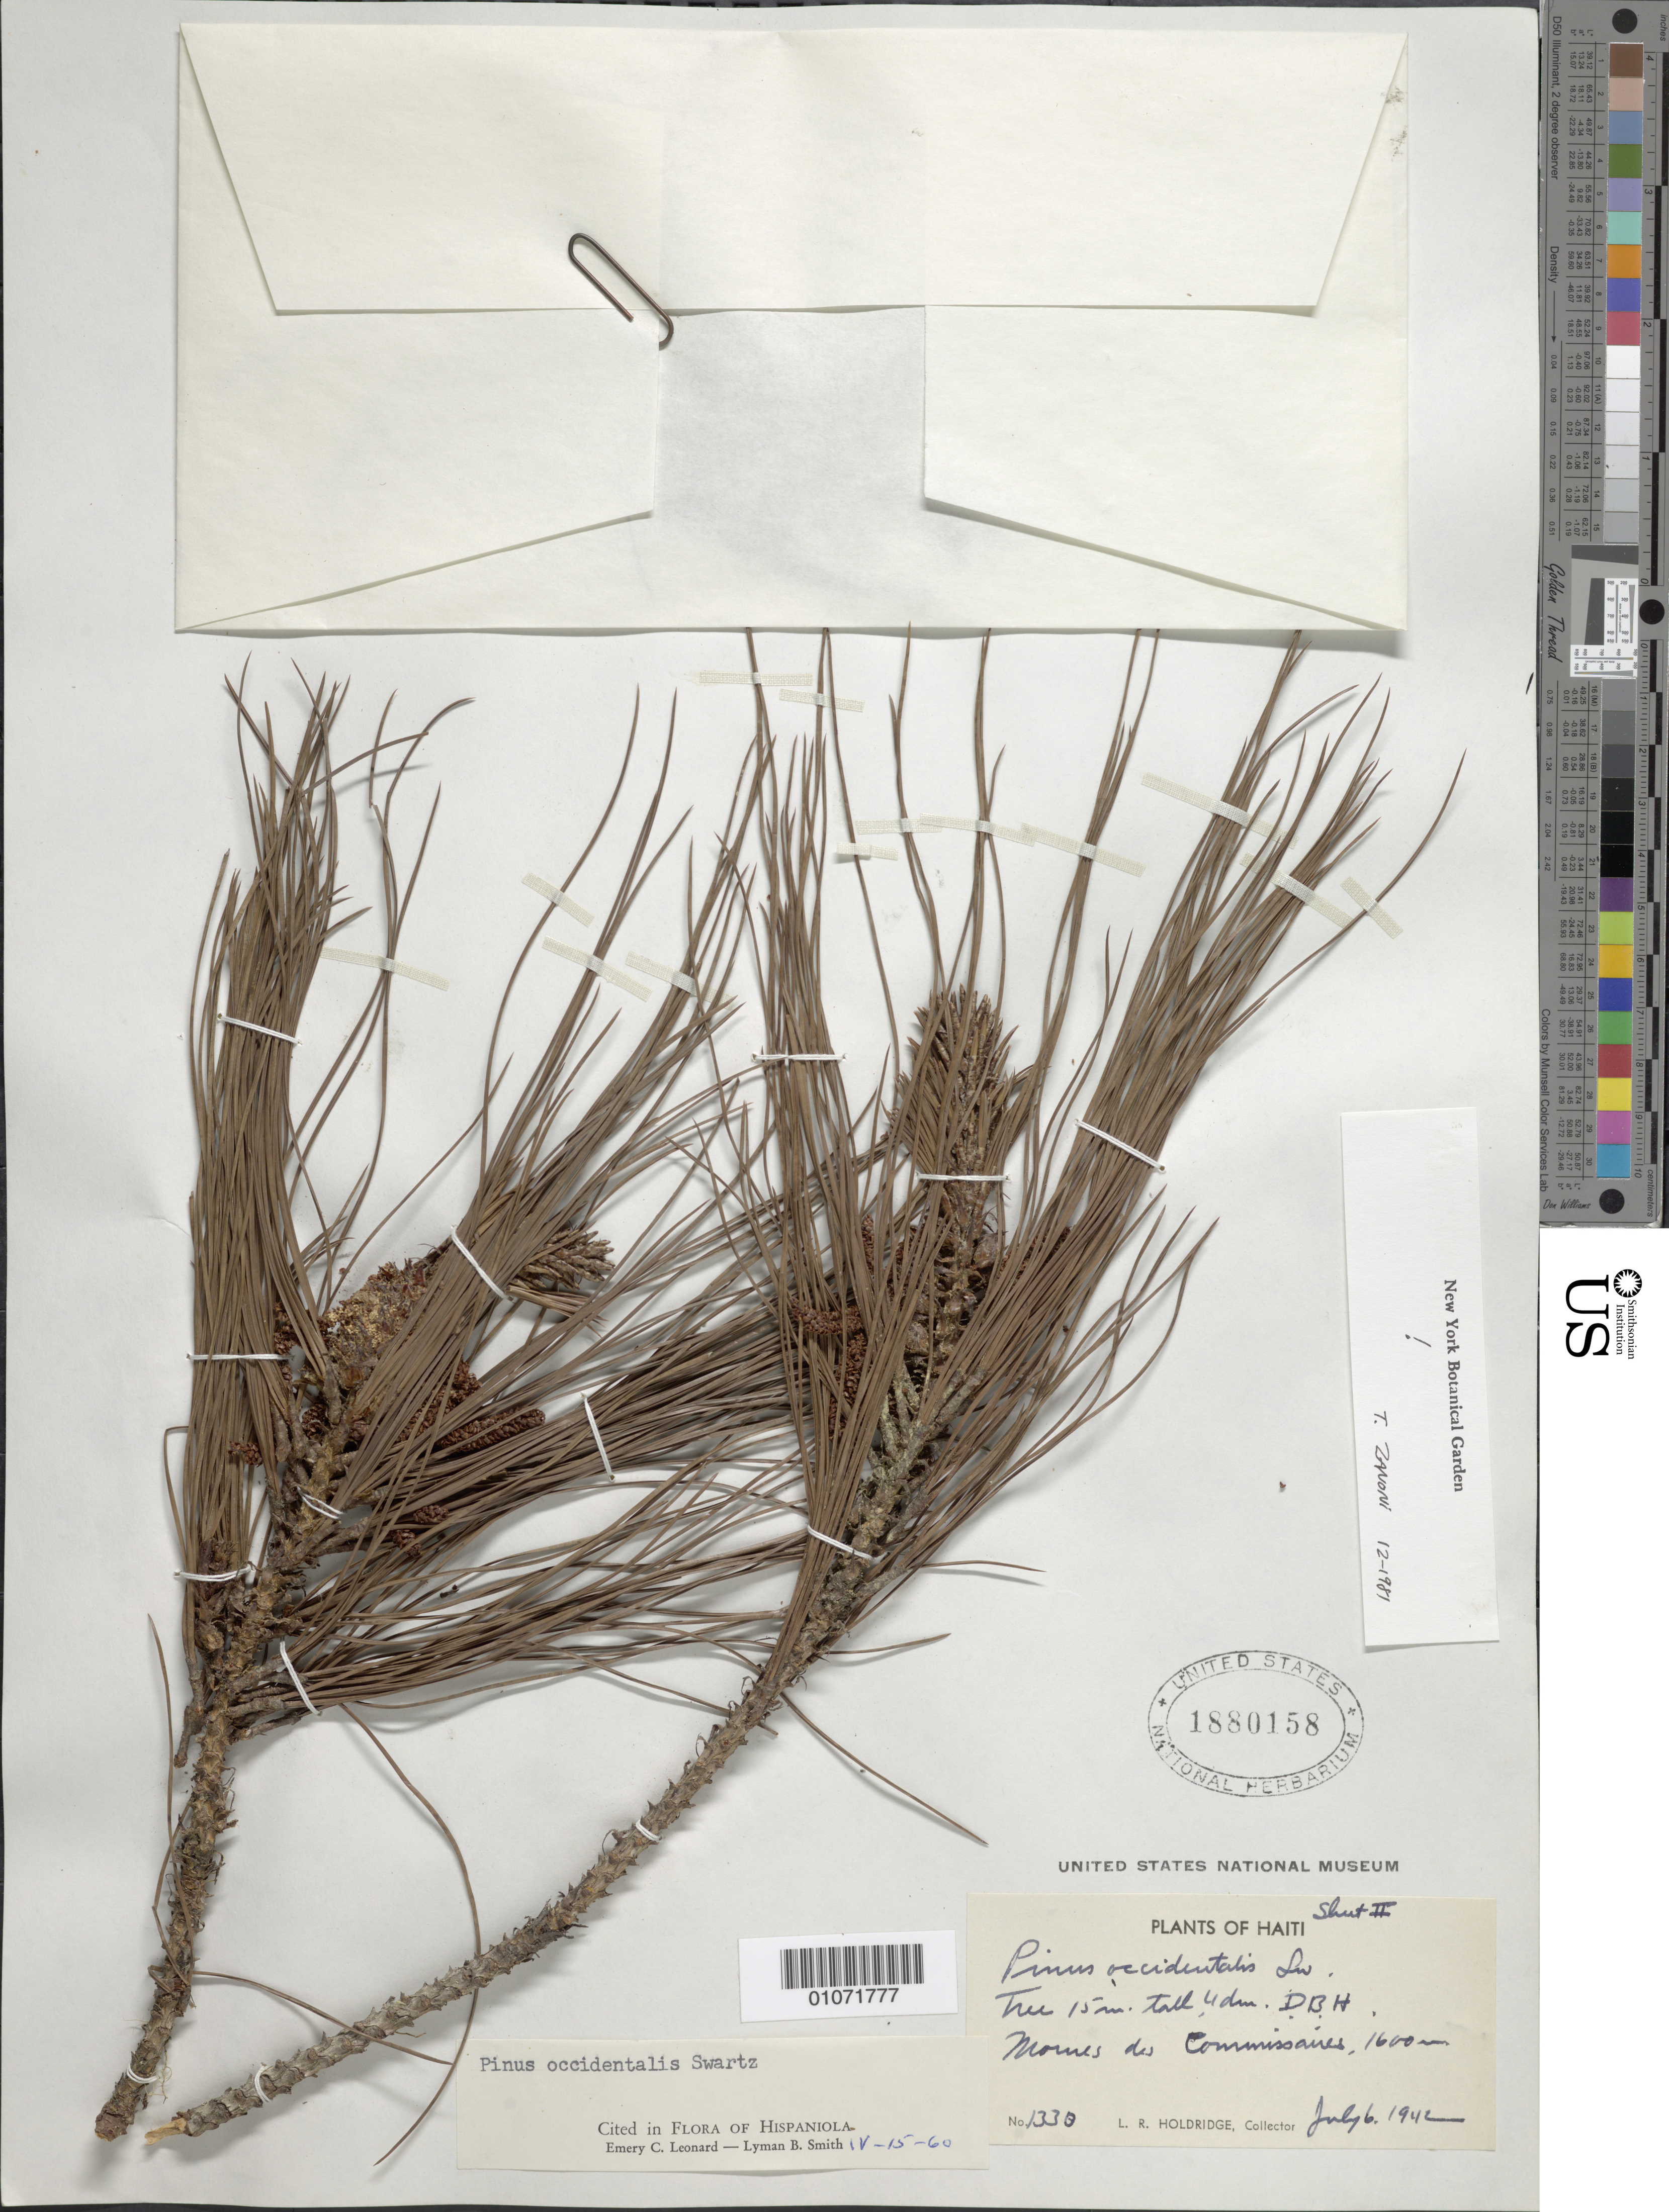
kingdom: Plantae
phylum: Tracheophyta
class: Pinopsida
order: Pinales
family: Pinaceae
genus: Pinus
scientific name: Pinus occidentalis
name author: Sw.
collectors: L. Holdridge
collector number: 1330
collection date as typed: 16 Jul 1942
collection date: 1942-07-16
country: Haiti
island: Hispaniola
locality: Mornes de Communicanes.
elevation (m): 1600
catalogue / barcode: US 1880158